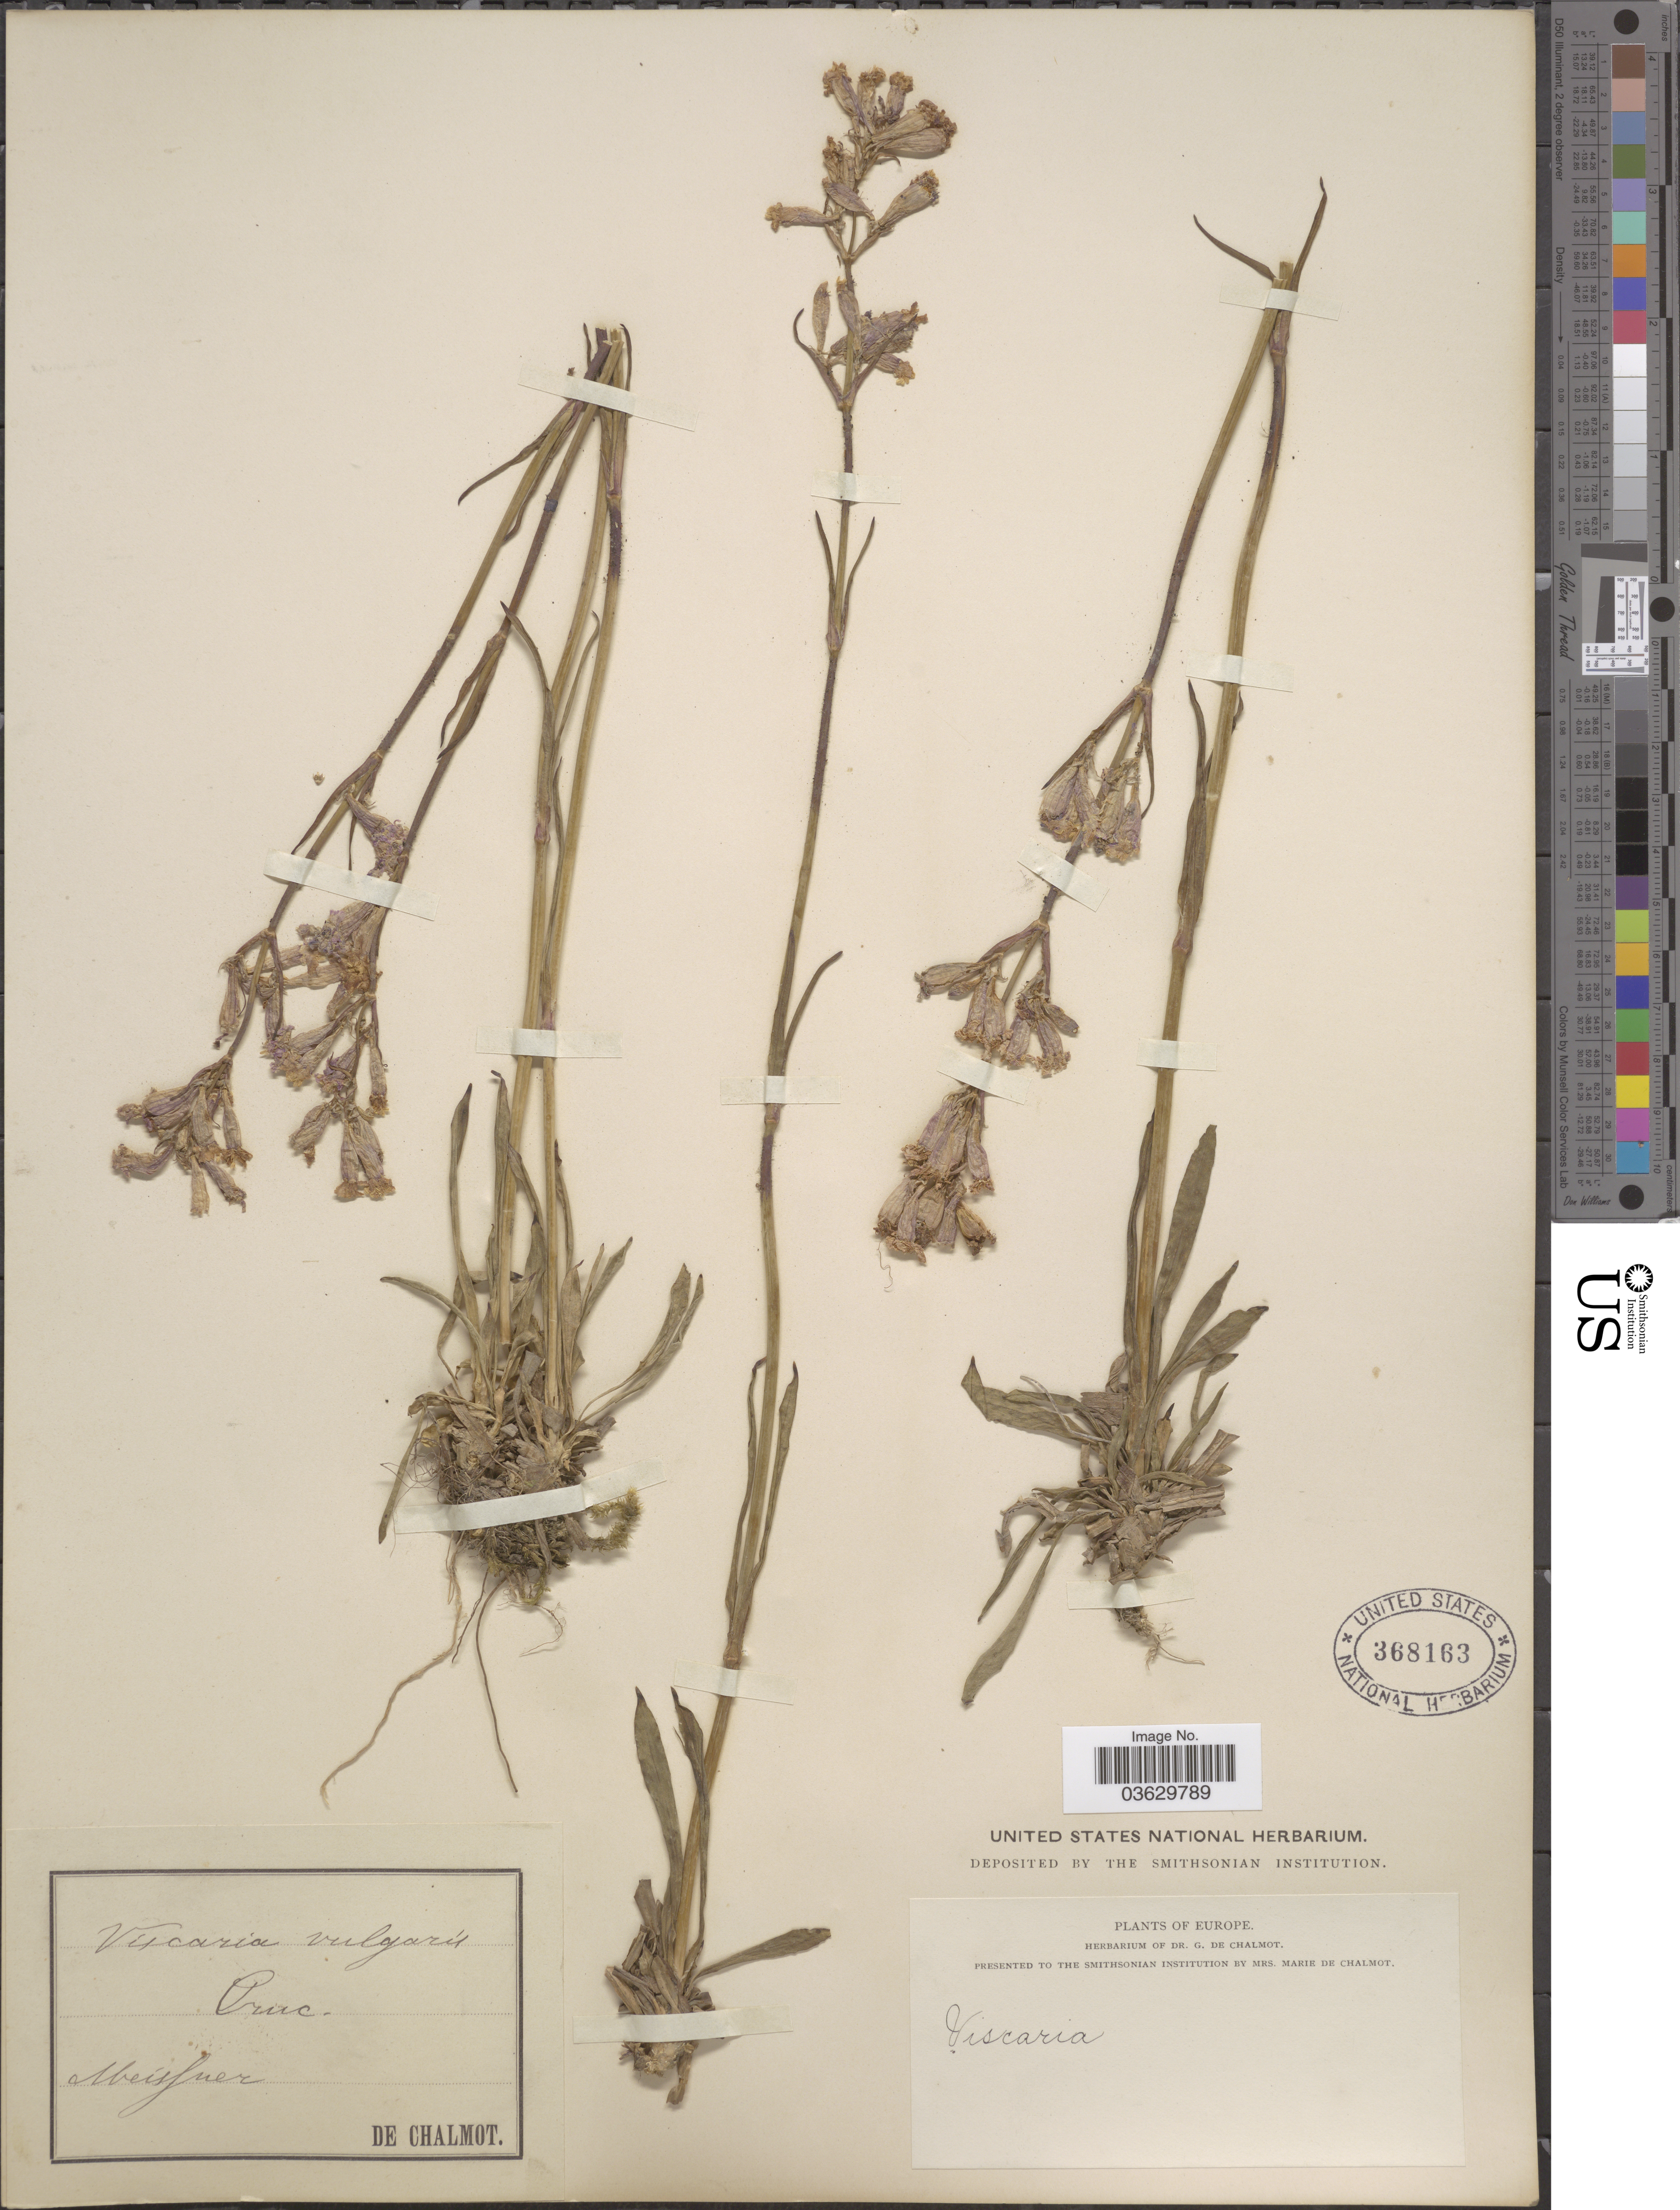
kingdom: Plantae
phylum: Tracheophyta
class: Magnoliopsida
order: Caryophyllales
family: Caryophyllaceae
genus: Viscaria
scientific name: Viscaria vulgaris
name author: Bernh.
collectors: G. de Chalmot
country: Germany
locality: Meissner. Europe.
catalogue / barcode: US 368163